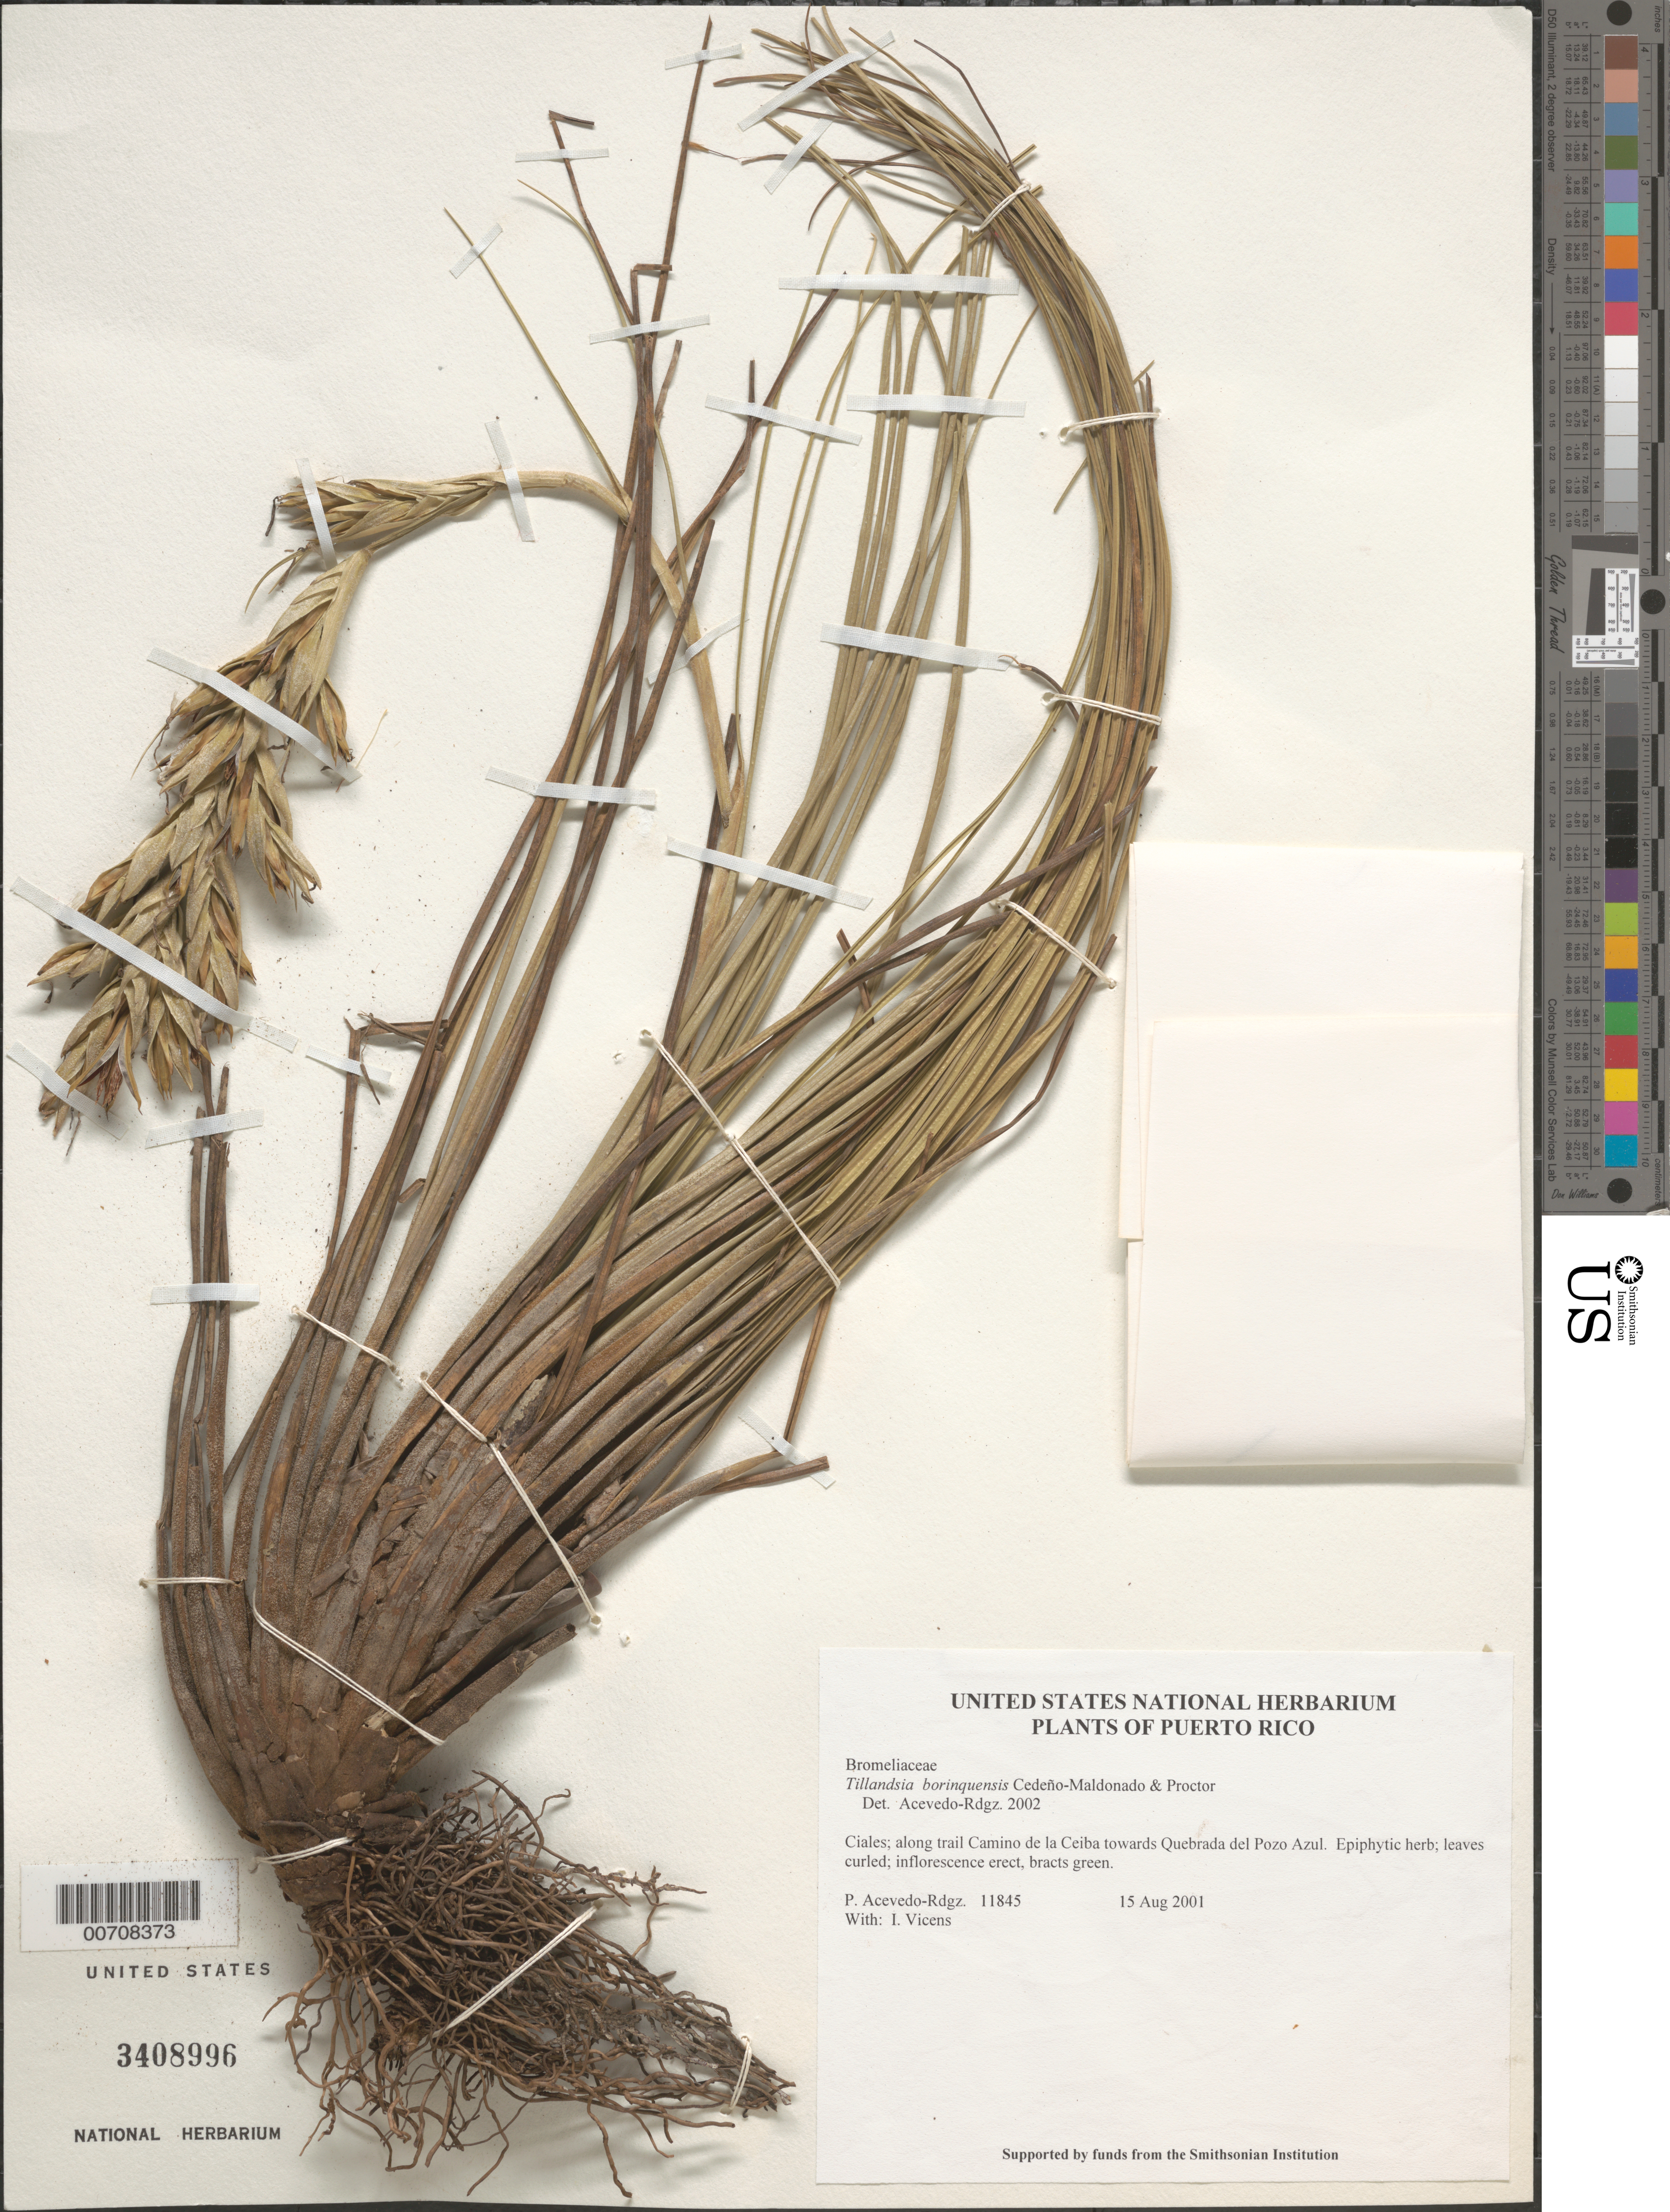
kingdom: Plantae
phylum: Tracheophyta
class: Liliopsida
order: Poales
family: Bromeliaceae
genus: Tillandsia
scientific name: Tillandsia borinquensis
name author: Cedeño-Mald. & Proctor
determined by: Acevedo-Rodríguez, P., (BOT), Smithsonian Institution - National Museum of Natural History (UNITED STATES)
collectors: P. Acevedo-Rodr. & I. Vicens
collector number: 11845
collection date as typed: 15 Aug 2001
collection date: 2001-08-15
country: Puerto Rico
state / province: Ciales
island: Puerto Rico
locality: Ciales; along trail Camino de la Ceiba towards Quebrada del Pozo Azul.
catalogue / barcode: US 3408996